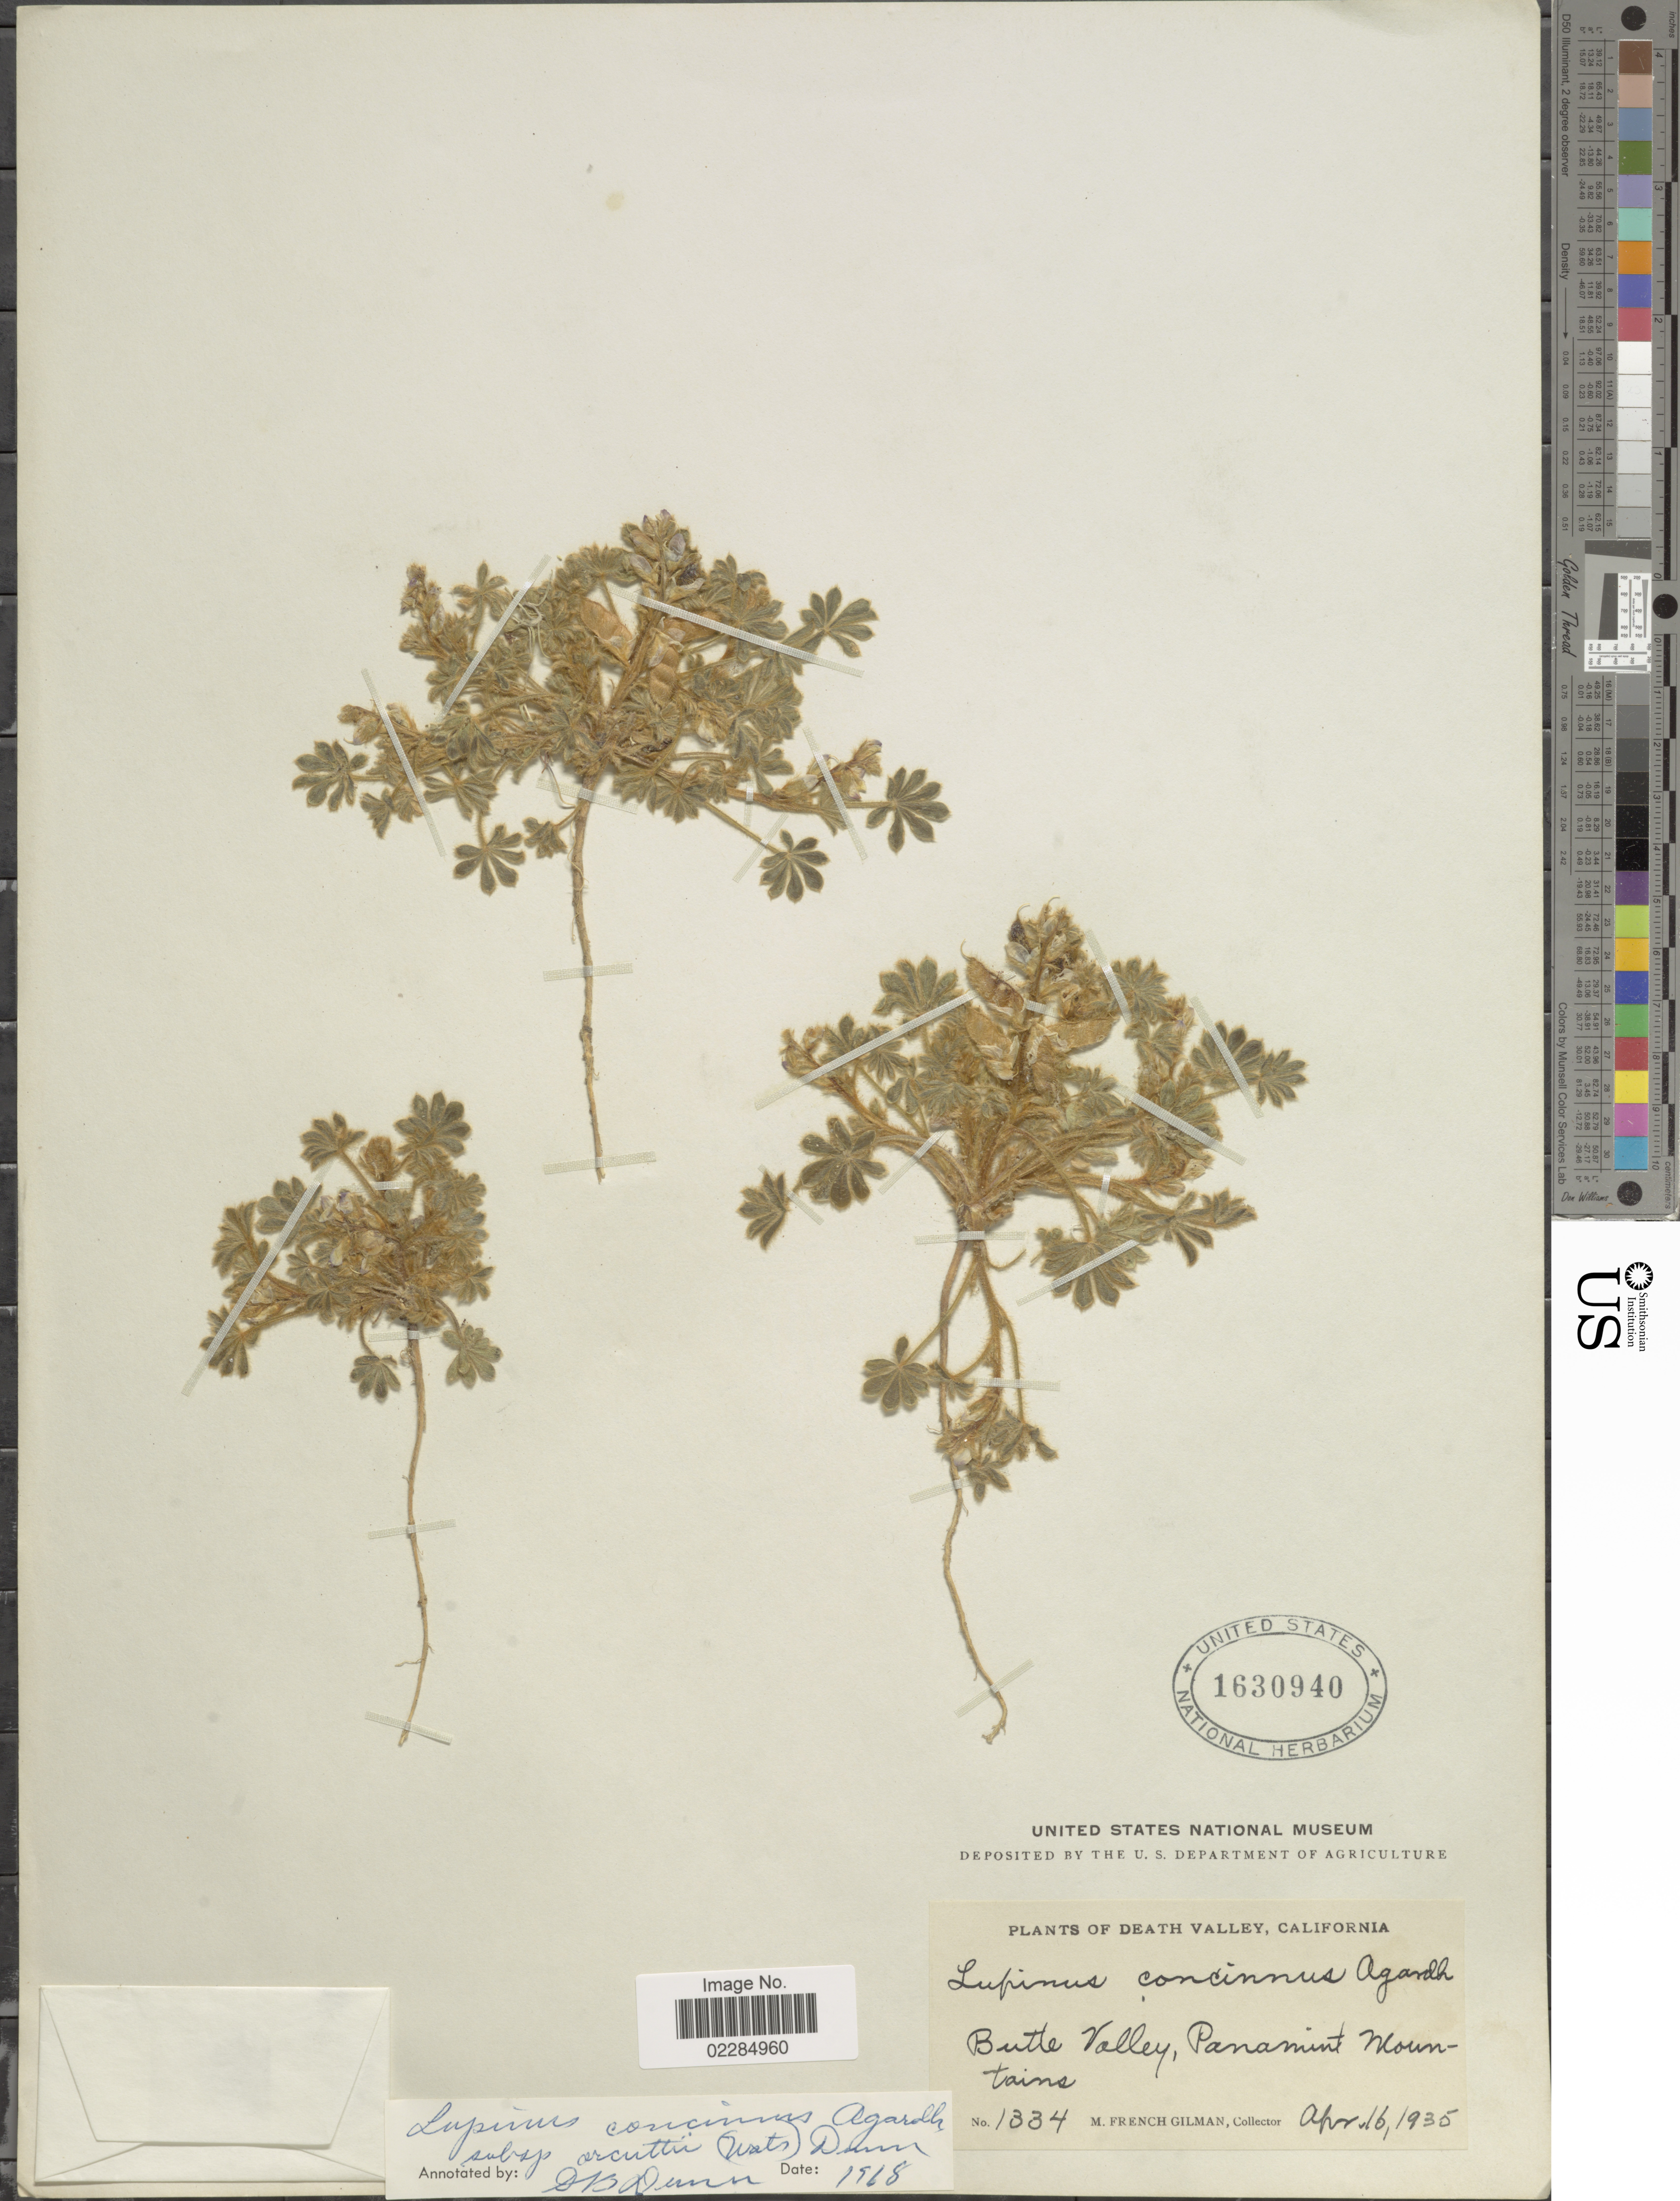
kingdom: Plantae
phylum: Tracheophyta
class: Magnoliopsida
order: Fabales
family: Fabaceae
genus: Lupinus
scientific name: Lupinus concinnus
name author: J. Agardh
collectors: M. F. Gilman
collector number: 1334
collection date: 1935-04-16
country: United States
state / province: California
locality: Death Valley. Butte Valley, Panamint Mountains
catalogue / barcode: US 1630940